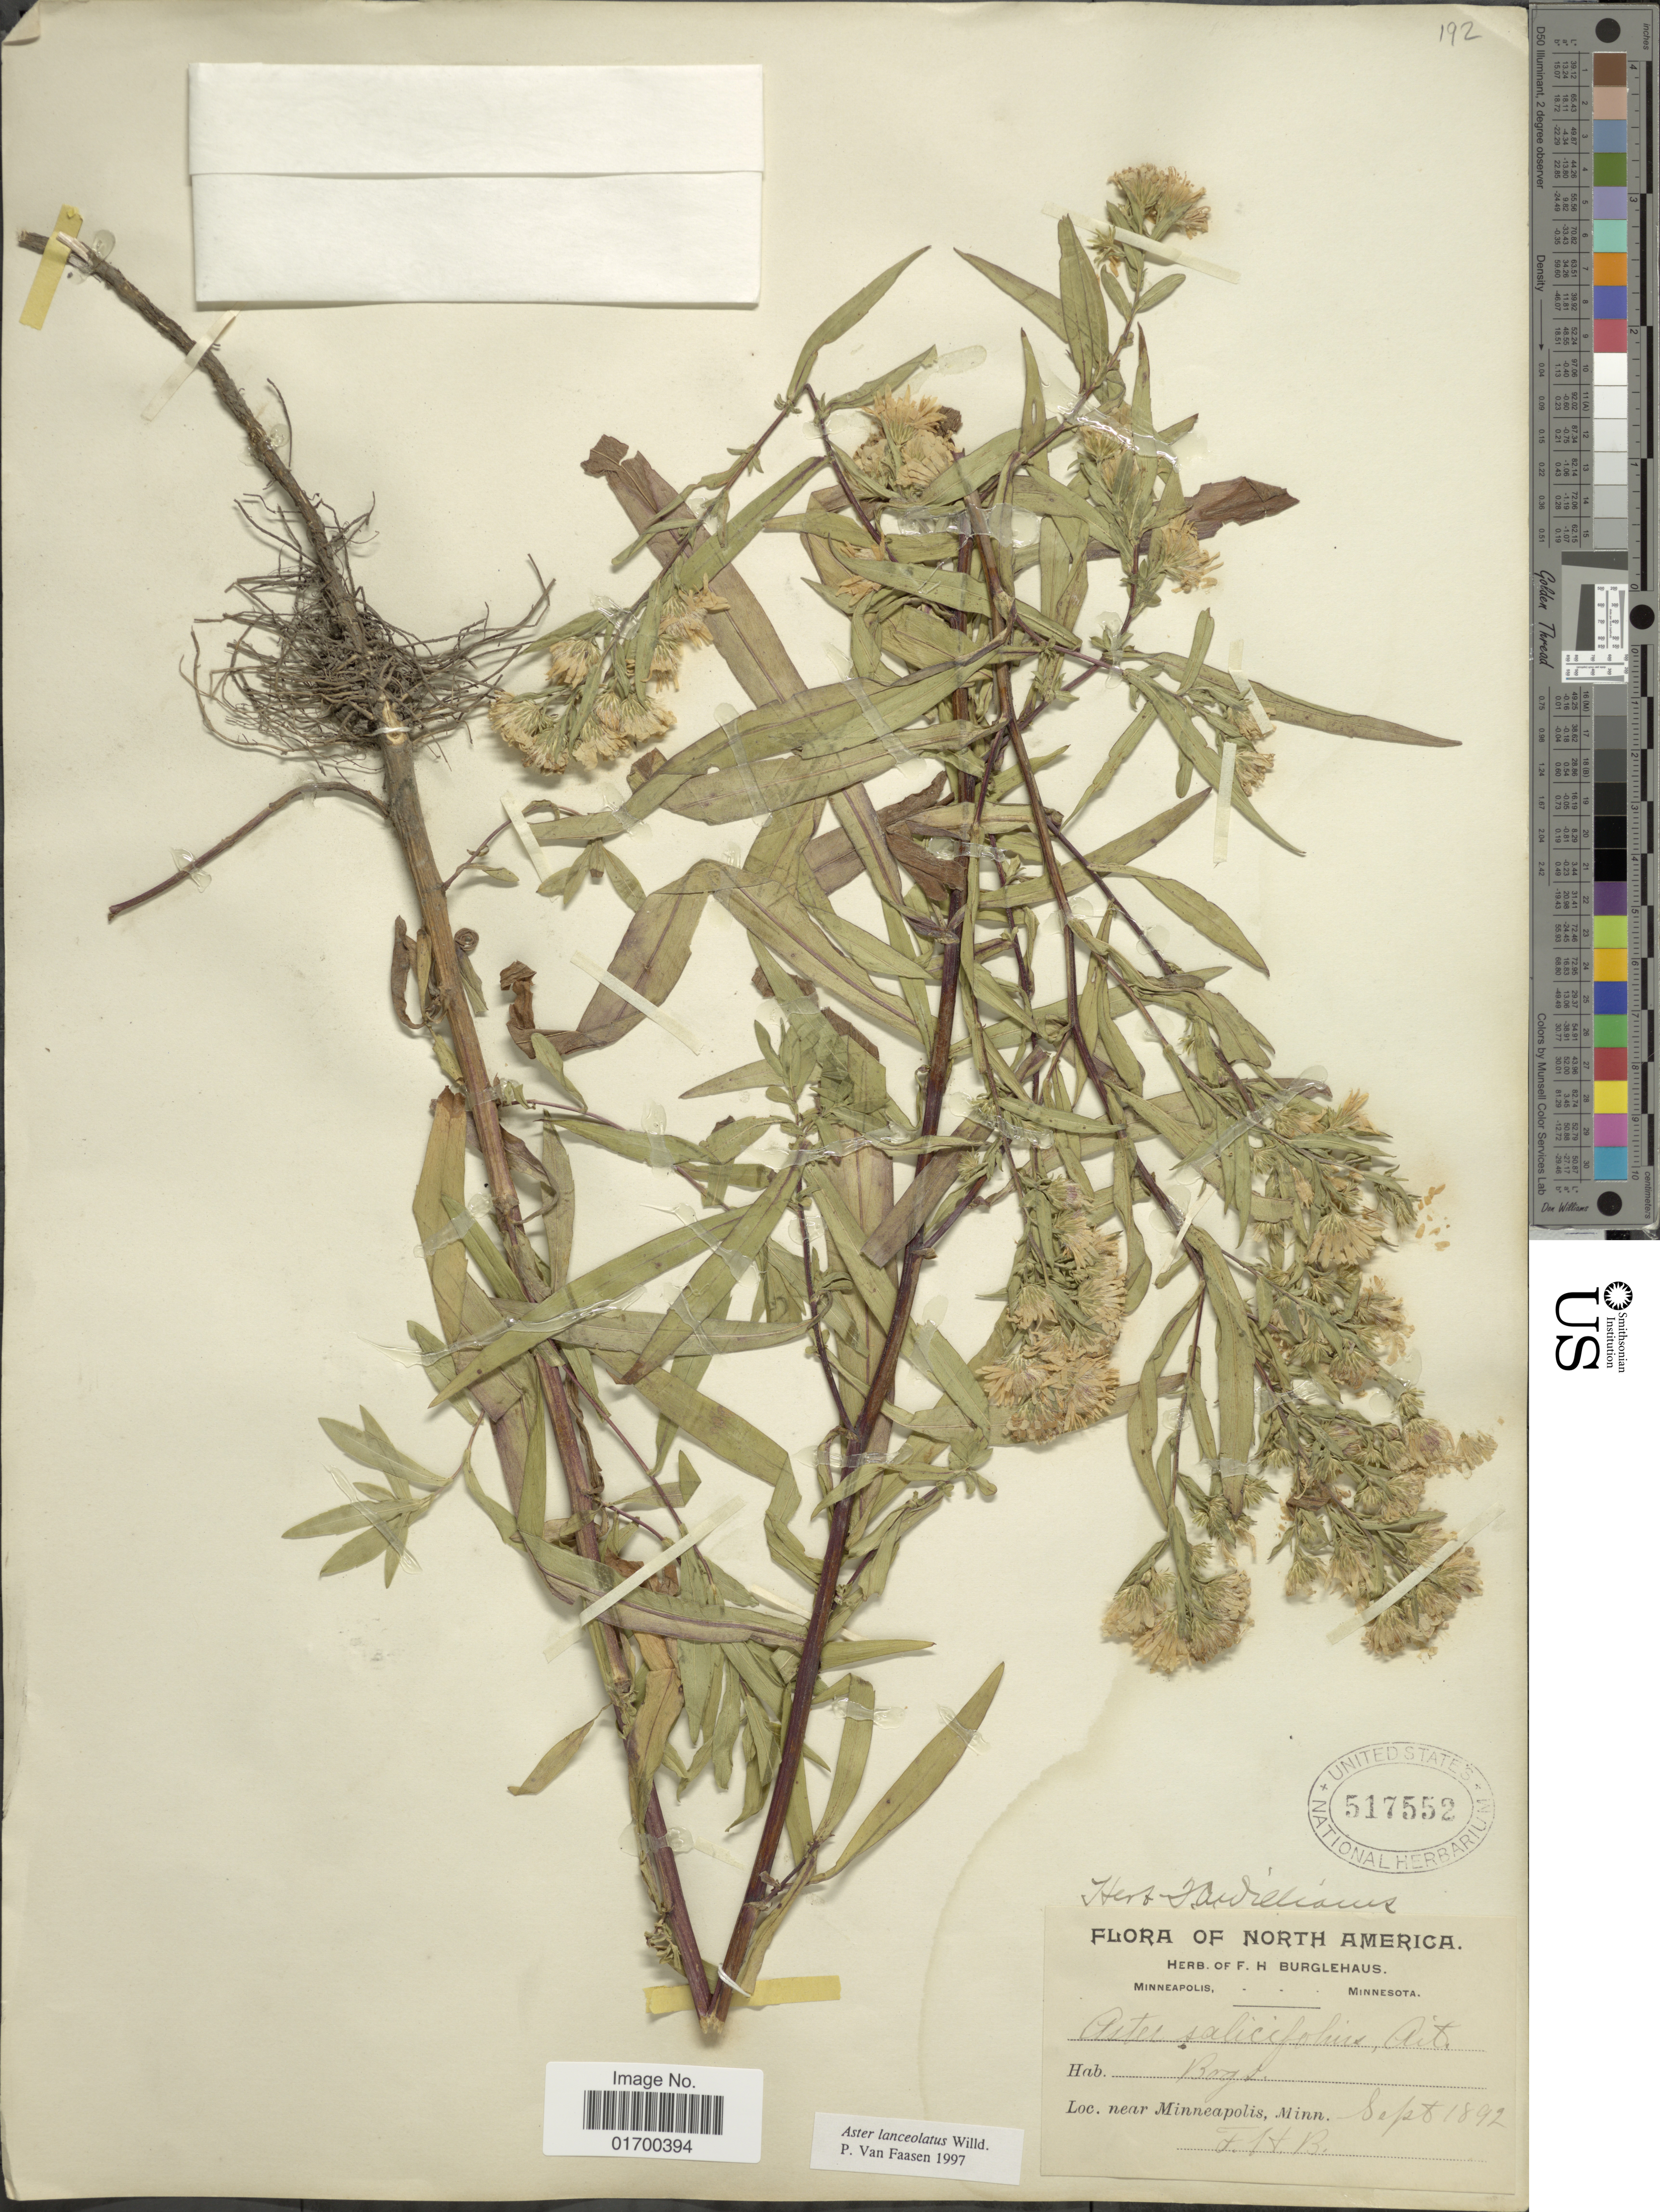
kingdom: Plantae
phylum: Tracheophyta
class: Magnoliopsida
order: Asterales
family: Asteraceae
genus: Symphyotrichum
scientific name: Symphyotrichum lanceolatum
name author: (Willd.) G.L. Nesom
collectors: F. Burglehaus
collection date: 1892-09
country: United States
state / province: Minnesota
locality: Near Minneapolis, Minn.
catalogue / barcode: US 517552